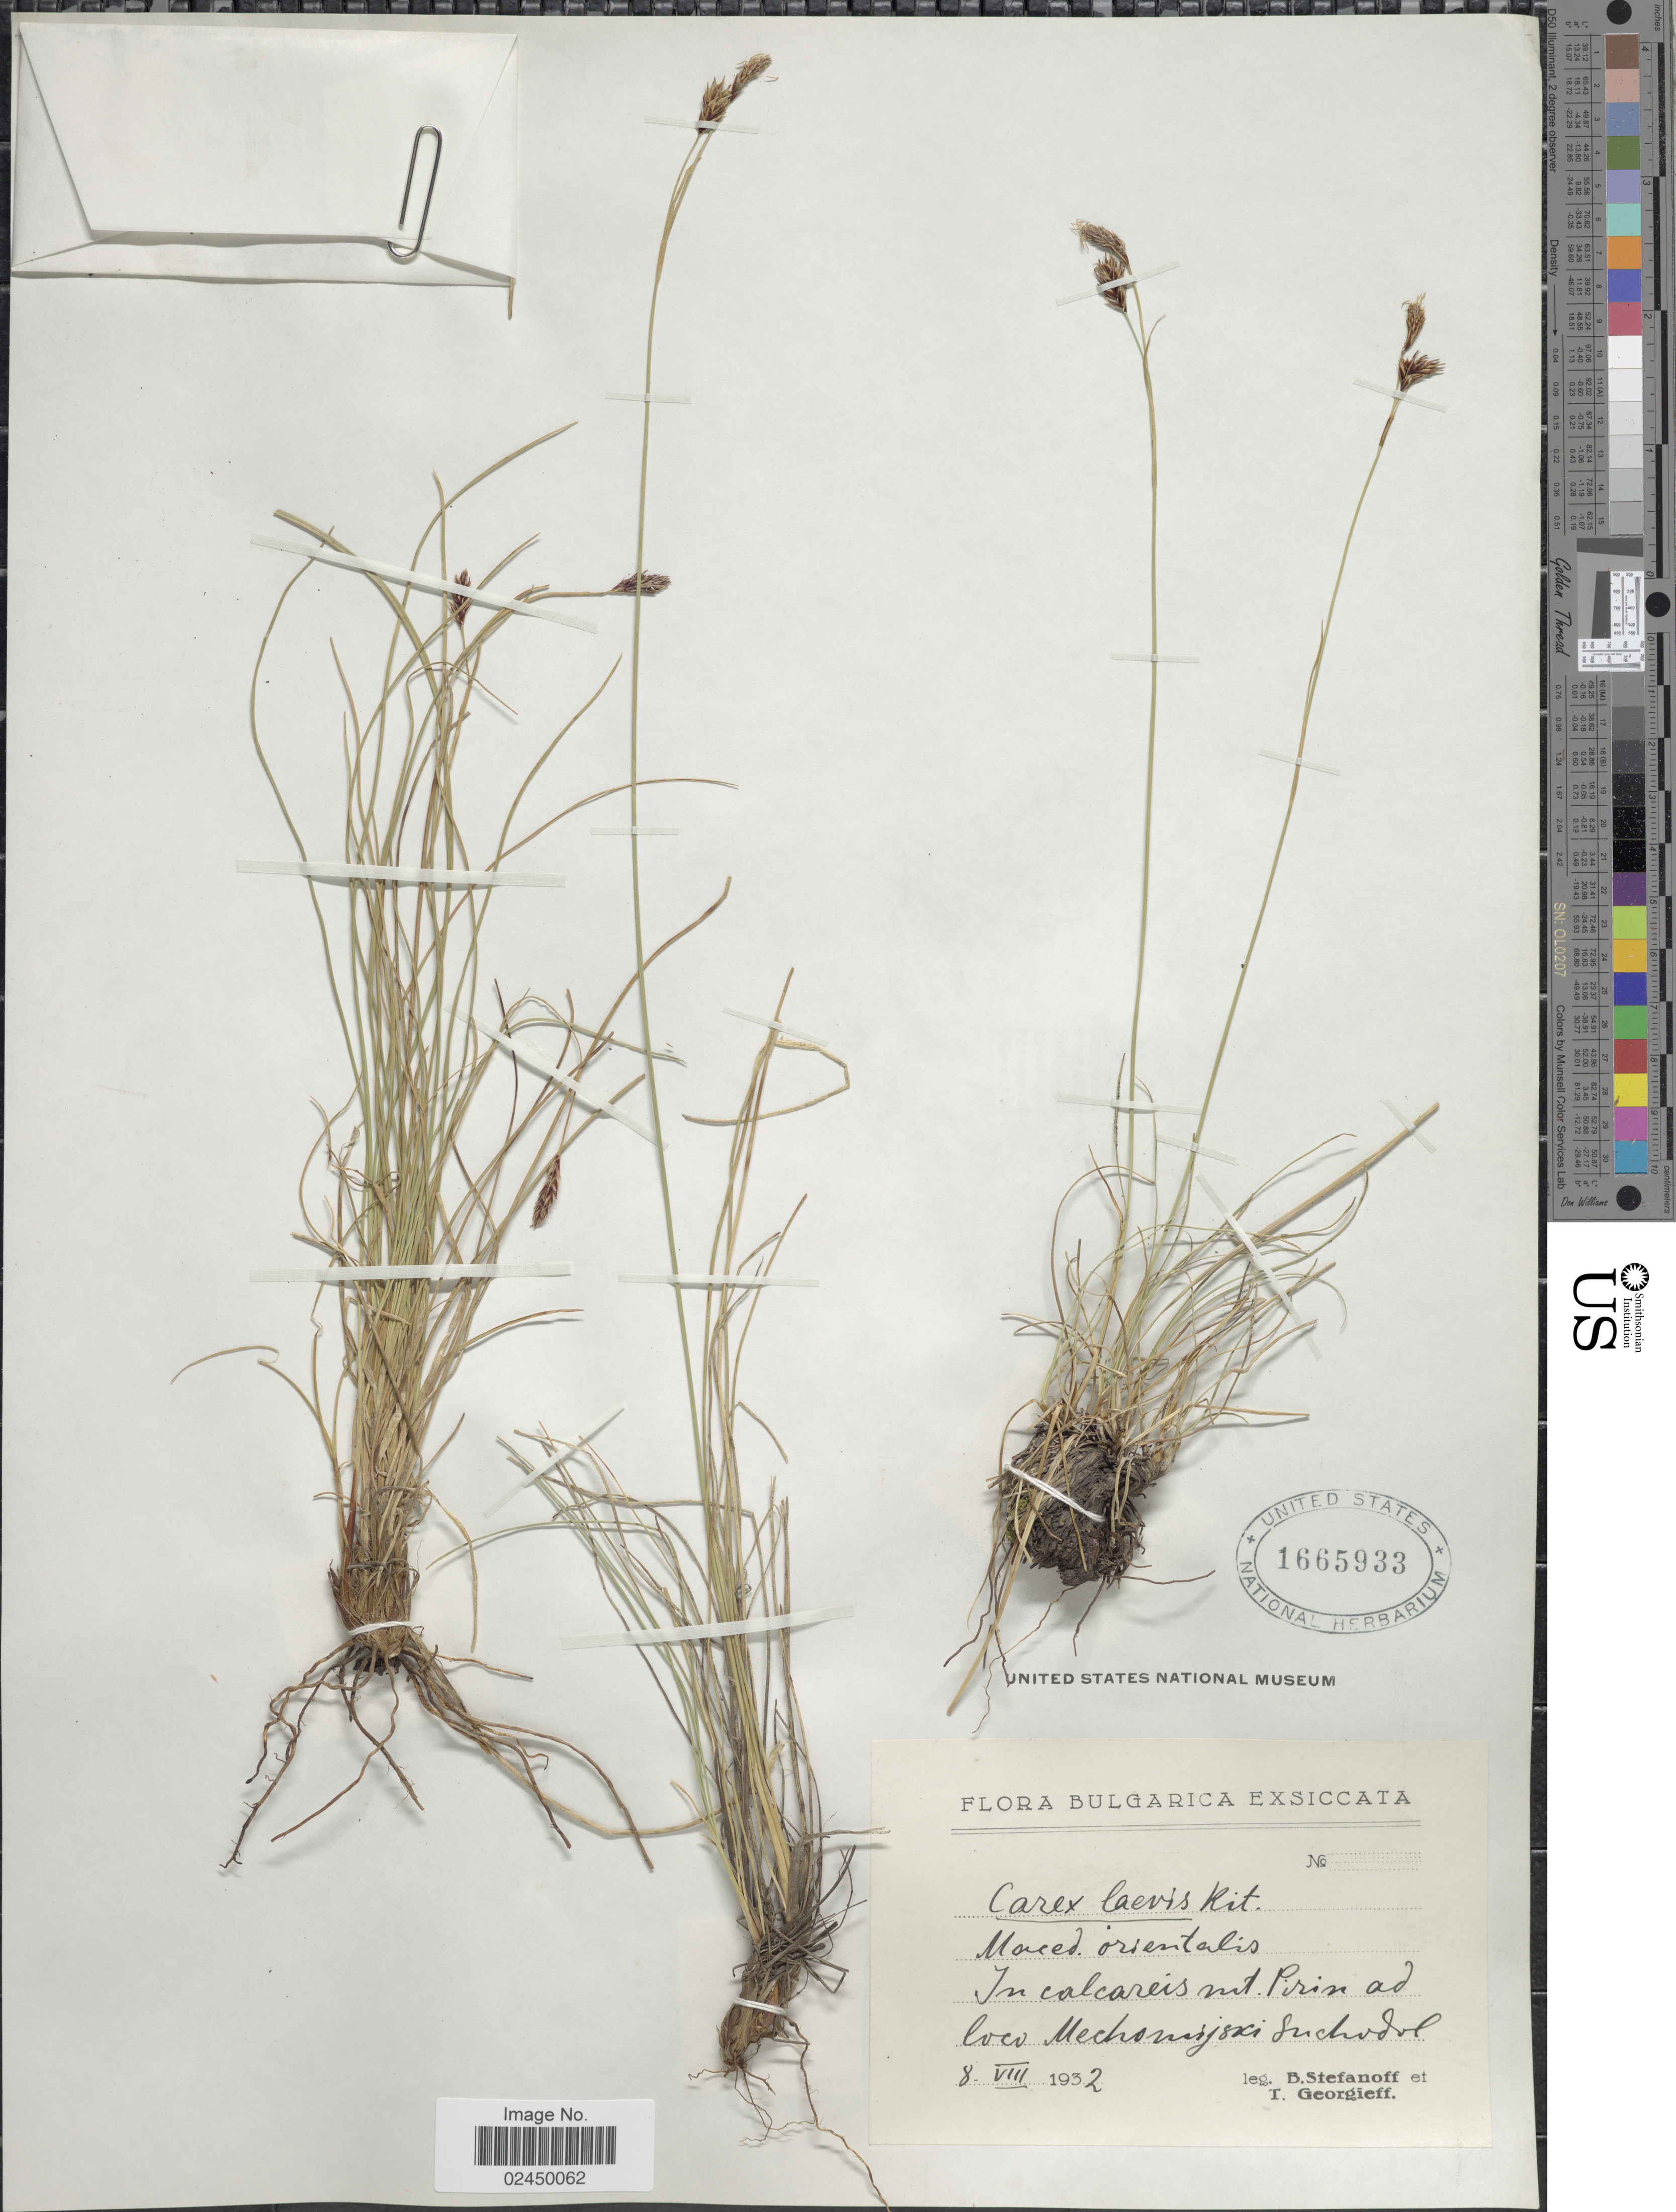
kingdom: Plantae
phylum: Tracheophyta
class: Liliopsida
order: Poales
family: Cyperaceae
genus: Carex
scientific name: Carex kitaibeliana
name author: Degan ex Bech.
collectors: B. Stefanoff & T. Georgieff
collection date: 1932-08-08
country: Bulgaria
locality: In calcareis mt. Pirin ad loco Mechonujski [interpreted] Suchodol [interpreted]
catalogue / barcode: US 1665933